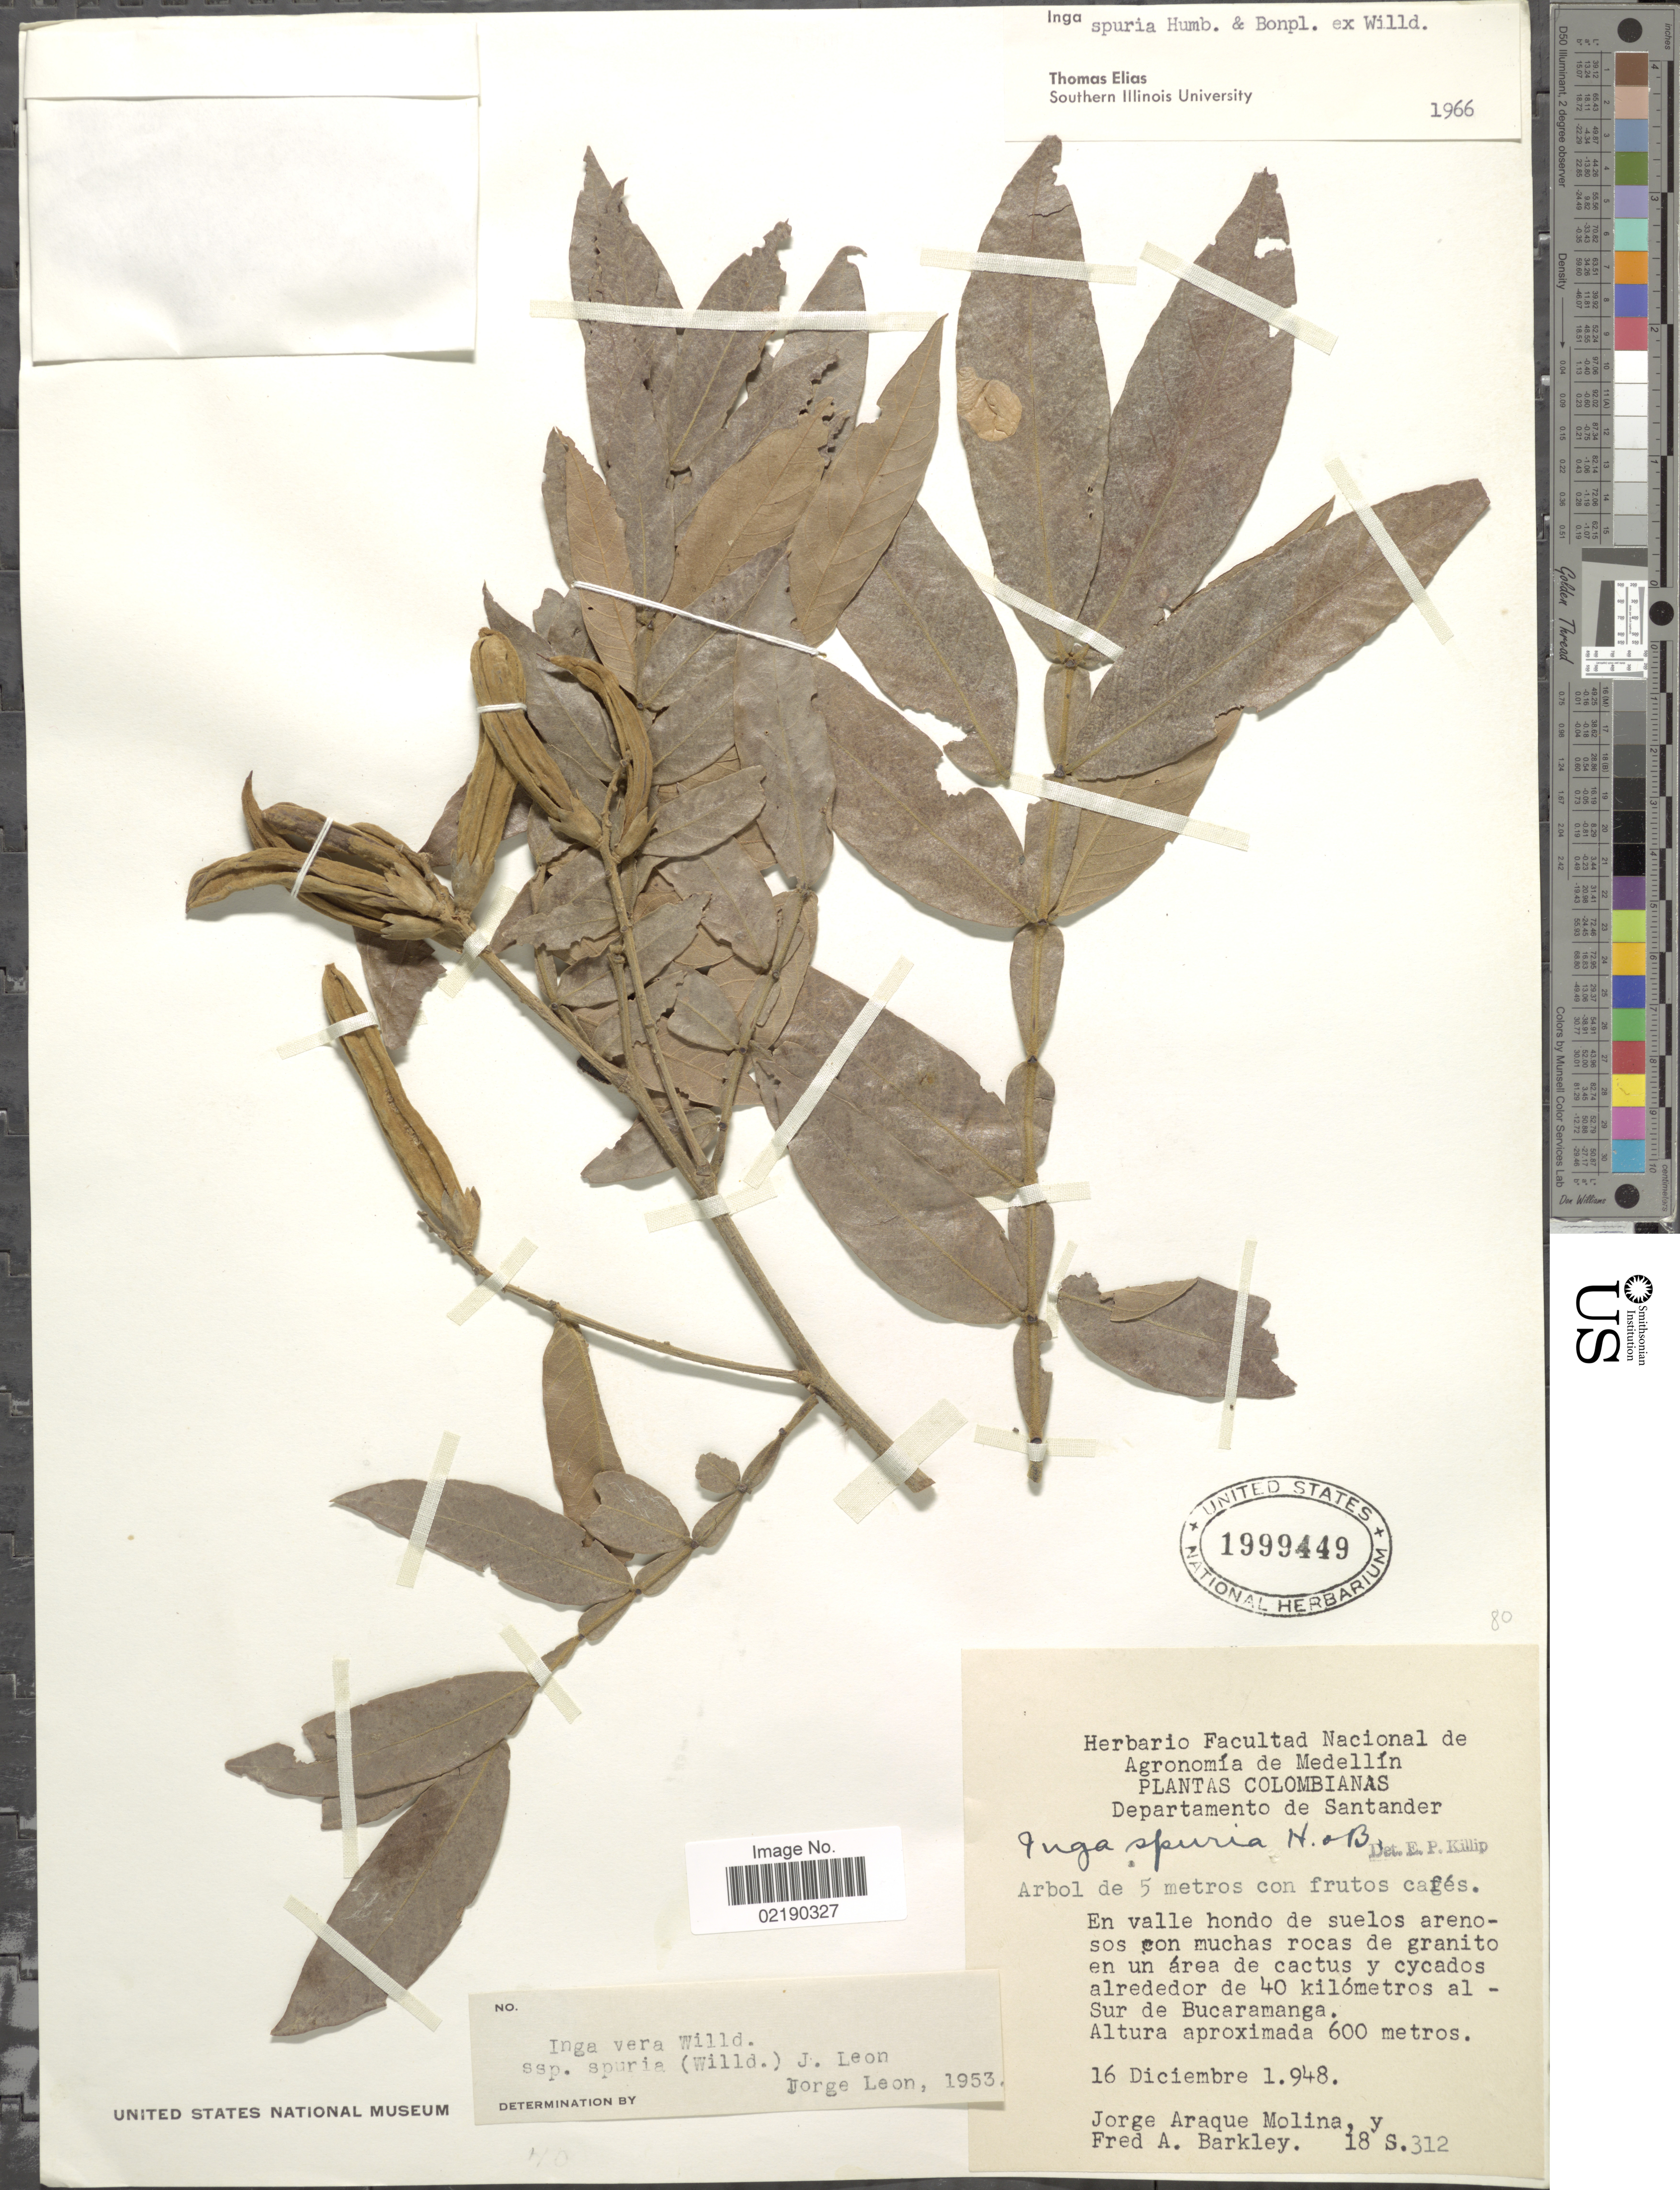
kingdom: Plantae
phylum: Tracheophyta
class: Magnoliopsida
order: Fabales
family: Fabaceae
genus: Inga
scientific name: Inga vera subsp. vera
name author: Willd.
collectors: J. A. Molina & F. A. Barkley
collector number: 18S312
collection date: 1948-12-16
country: Colombia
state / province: Santander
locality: En valle hondo de suelos arenosos con muchas rocas de granito en un area de cactus y cycados alrededor de 40 kilometros al - Sur de Bucaramanga.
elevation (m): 600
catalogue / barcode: US 1999449